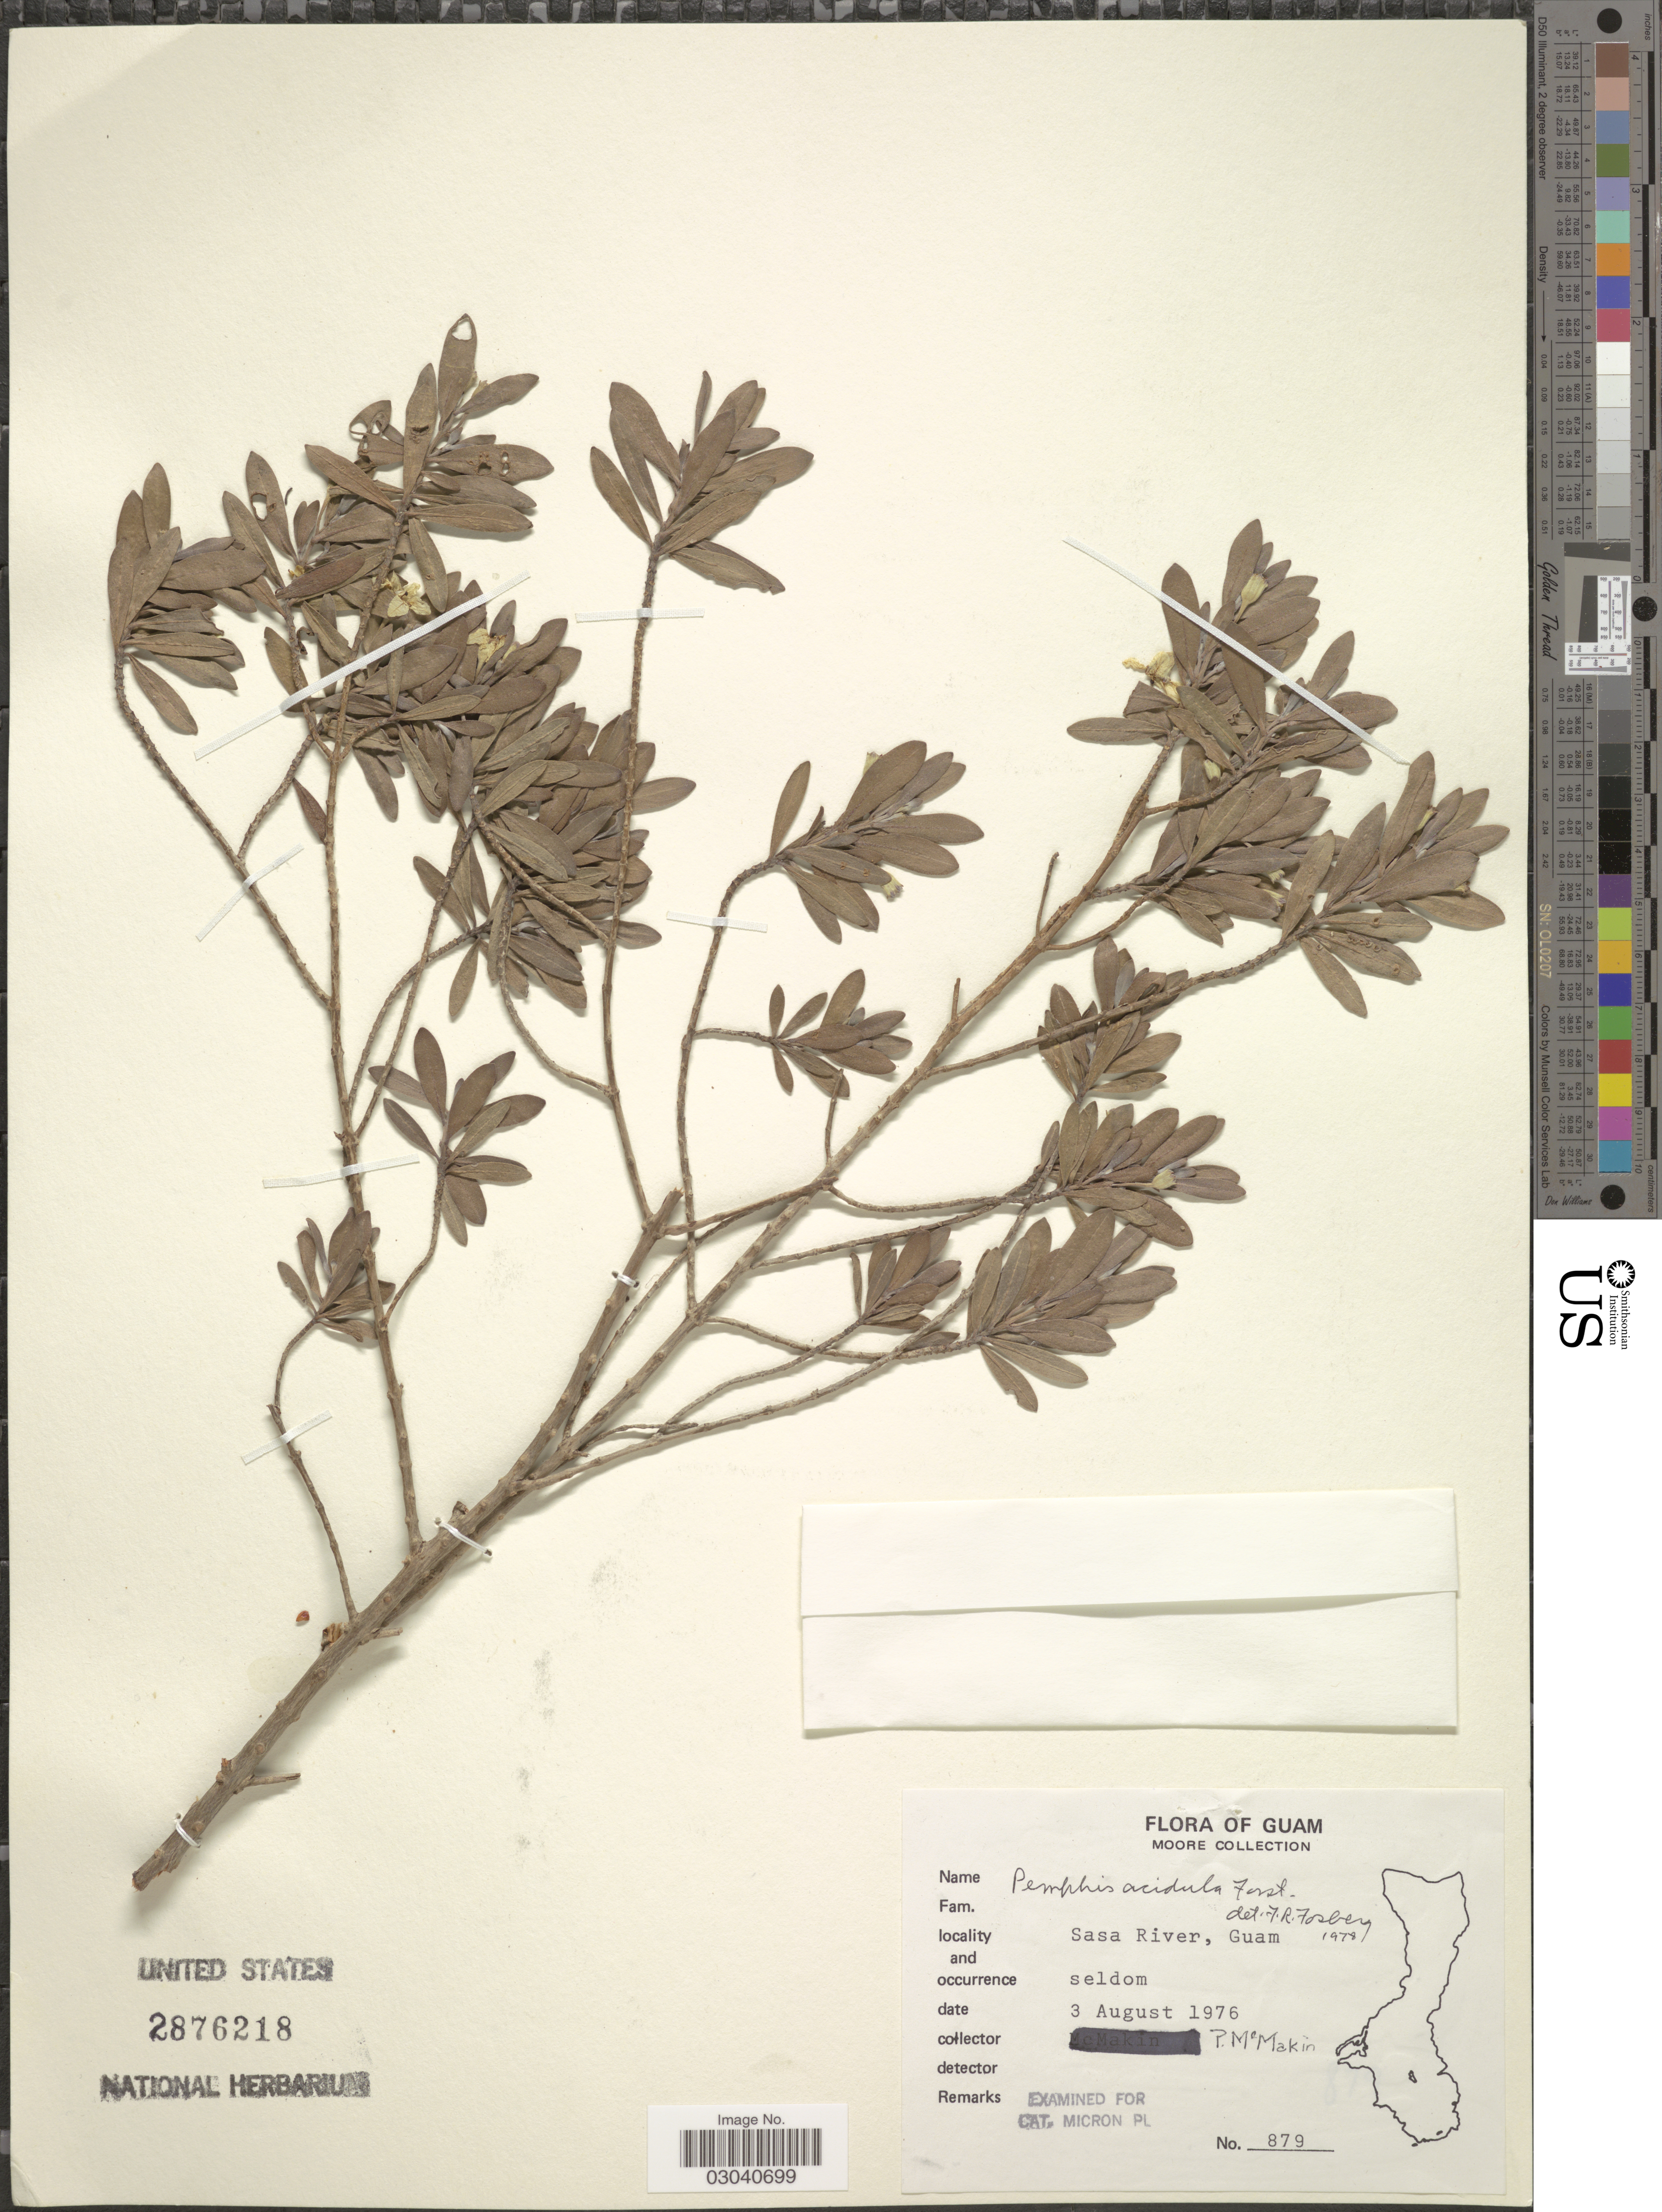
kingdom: Plantae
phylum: Tracheophyta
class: Magnoliopsida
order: Myrtales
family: Lythraceae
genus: Pemphis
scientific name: Pemphis acidula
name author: J.R. Forst. & G. Forst.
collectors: P. McMakin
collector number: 879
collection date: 1976-08-03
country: Guam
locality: Sasa River.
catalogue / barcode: US 2876218